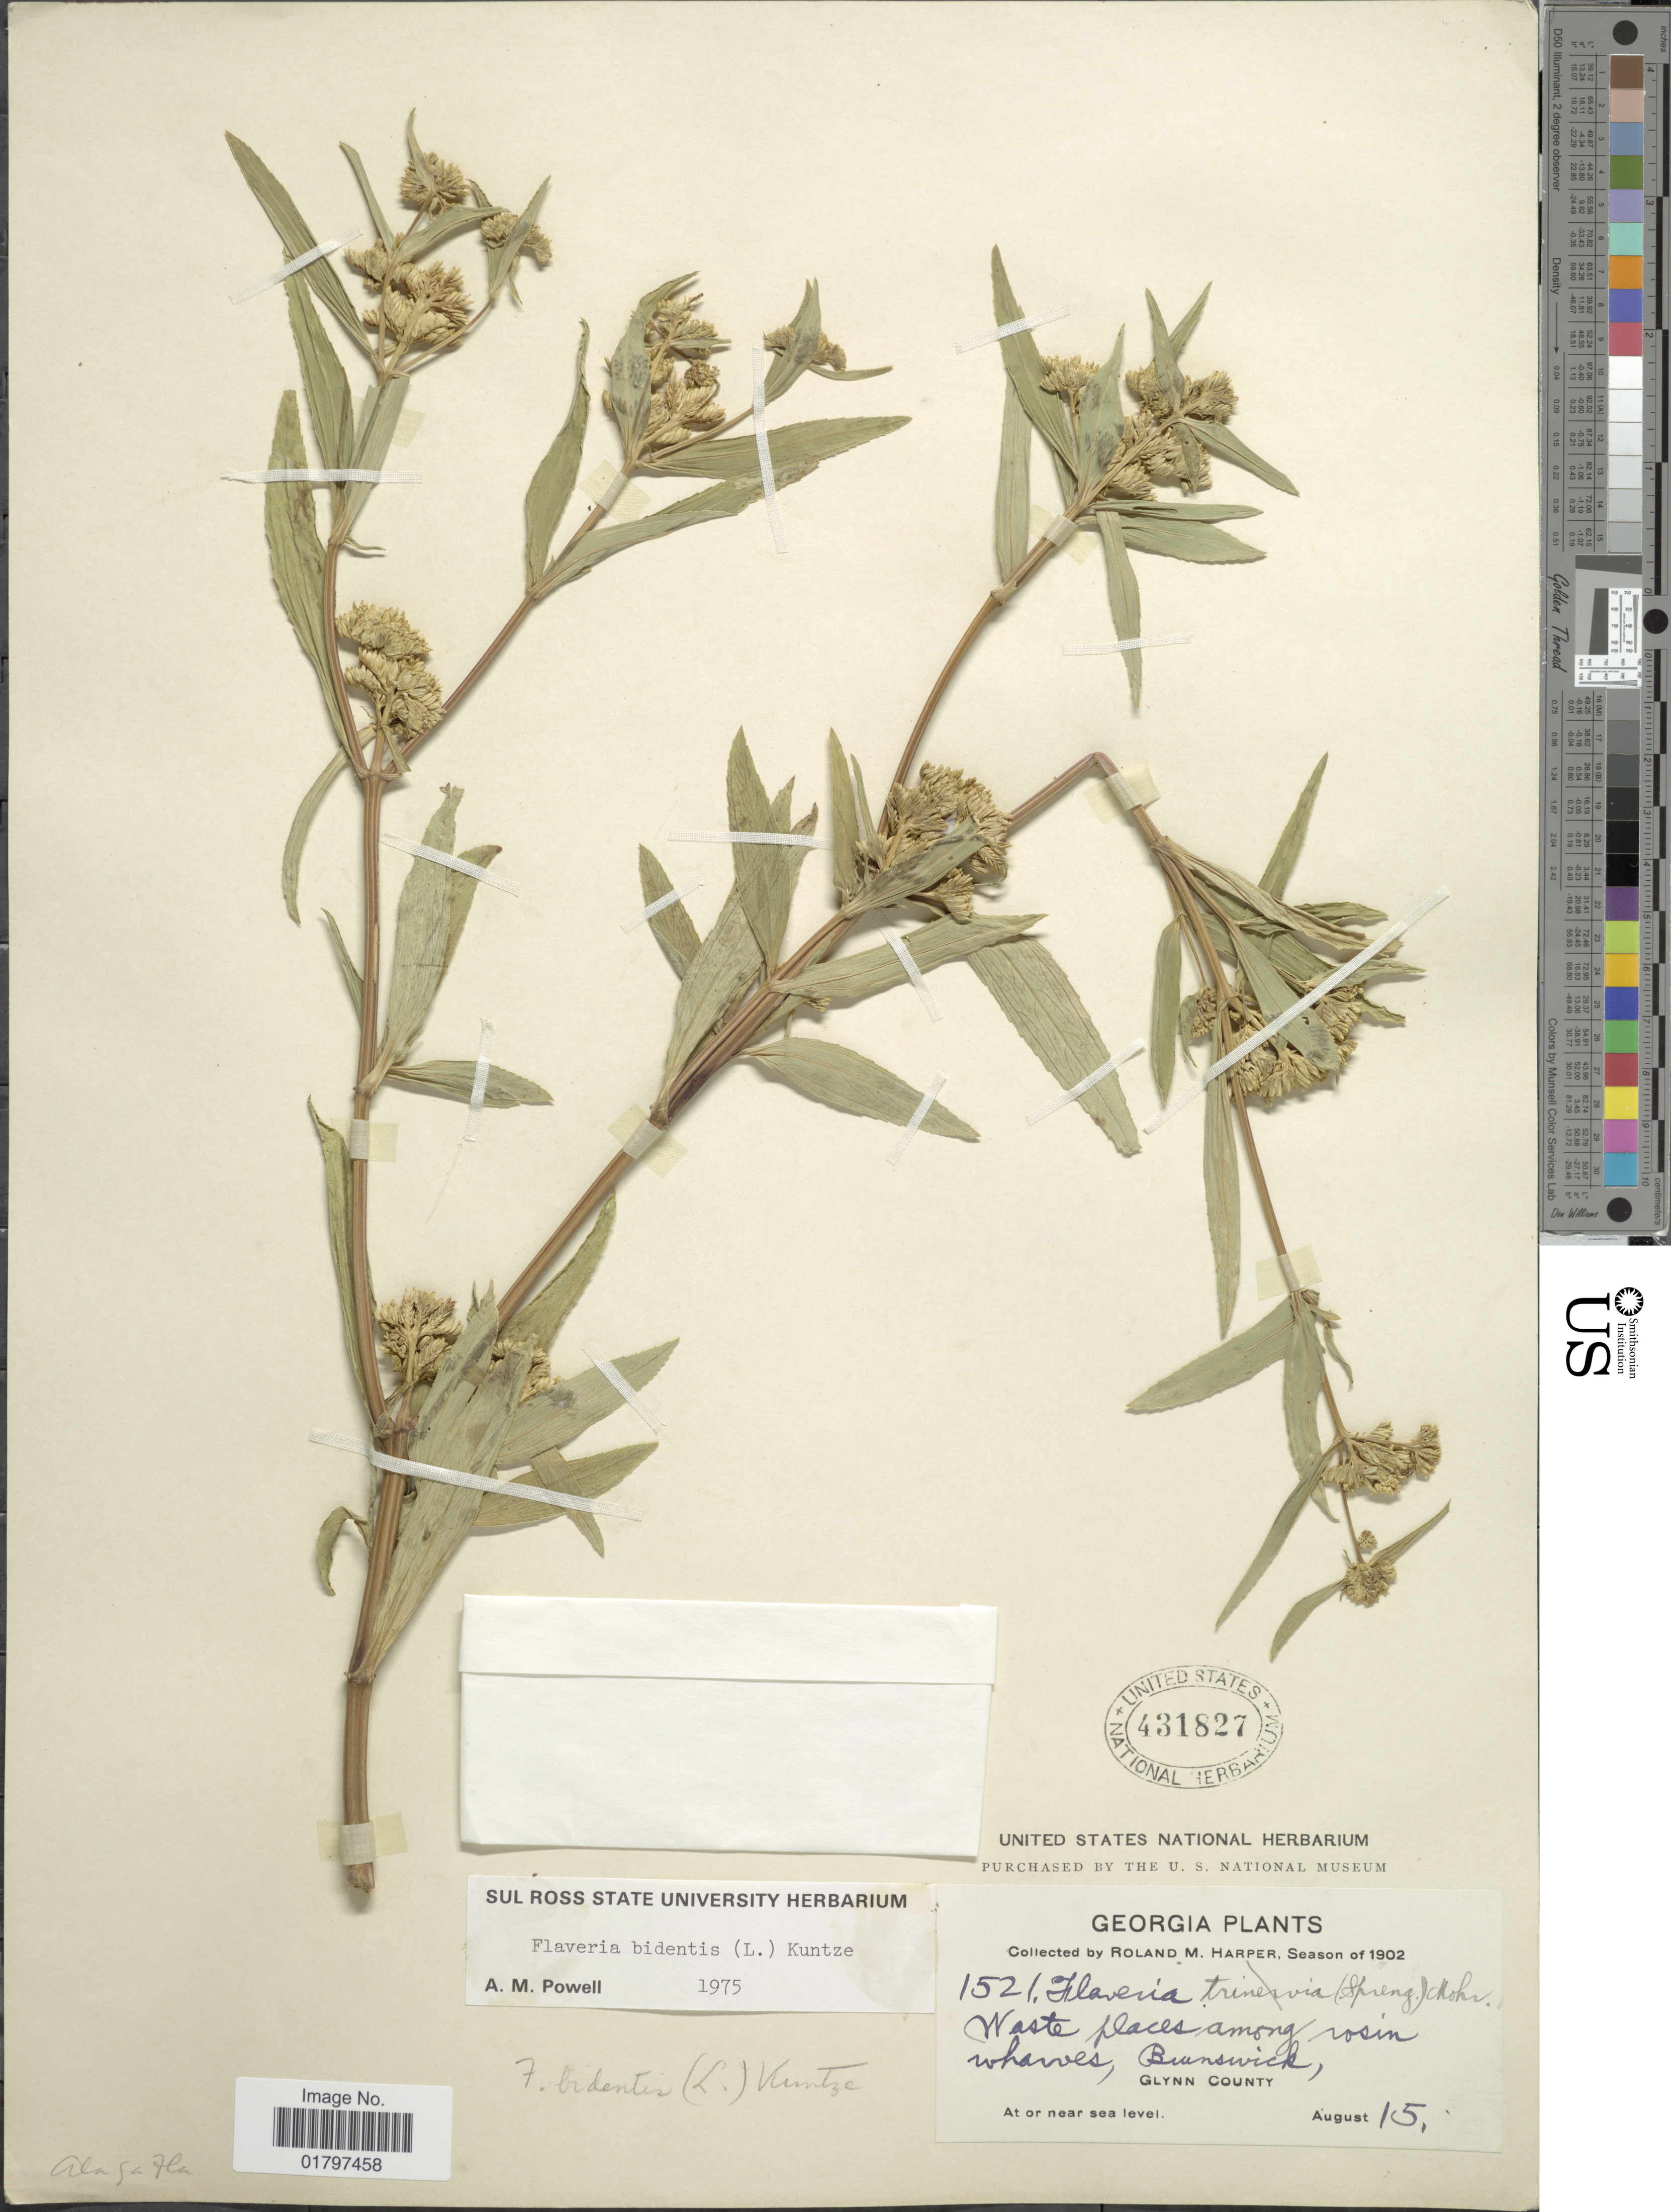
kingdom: Plantae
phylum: Tracheophyta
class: Magnoliopsida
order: Asterales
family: Asteraceae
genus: Flaveria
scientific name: Flaveria bidentis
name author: (L.) Kuntze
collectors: R. M. Harper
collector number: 1521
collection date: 1902-08-15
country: United States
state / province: Georgia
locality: Waste places among rosin wharves, Bunswick, Glynn County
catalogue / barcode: US 431827